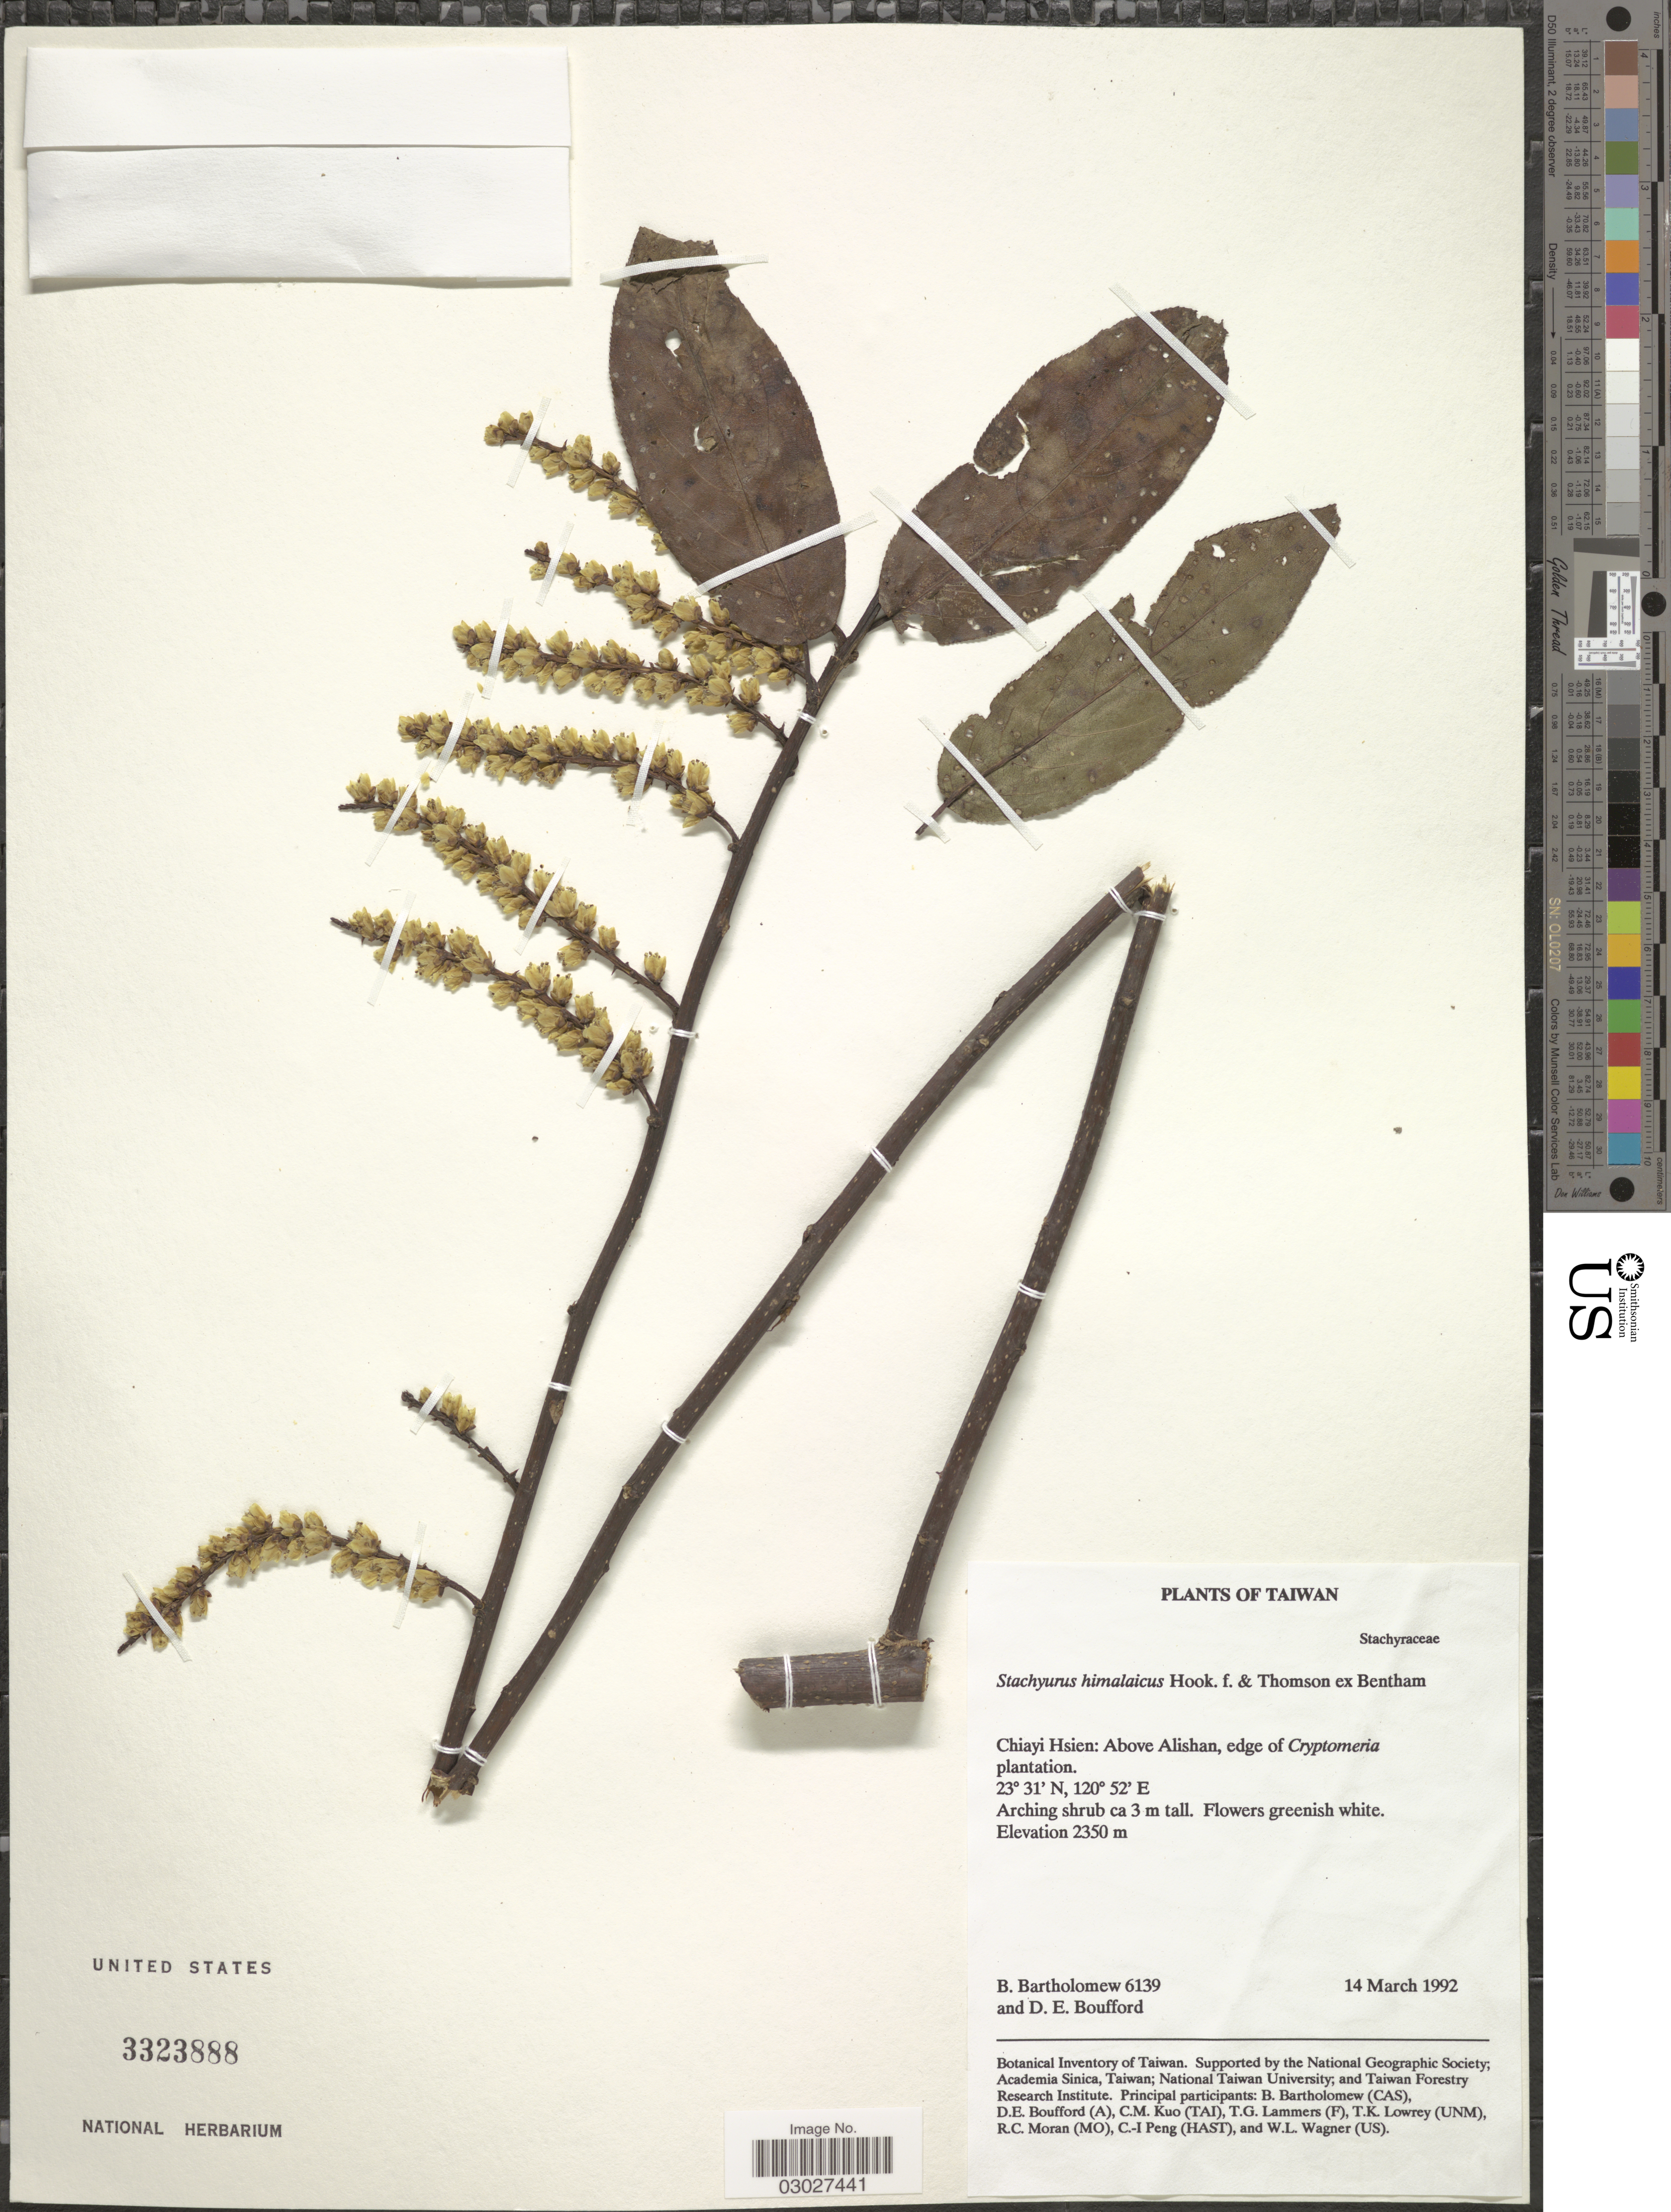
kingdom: Plantae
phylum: Tracheophyta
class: Magnoliopsida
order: Crossosomatales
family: Stachyuraceae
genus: Stachyurus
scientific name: Stachyurus himalaicus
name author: Hook. f. & Thomson ex Benth.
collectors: A. Bartholomew & D. E. Boufford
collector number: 6139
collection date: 1992-03-14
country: Taiwan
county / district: Chiayi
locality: Chiayi hsien: Above Alishan.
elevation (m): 2350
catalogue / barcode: US 3323888